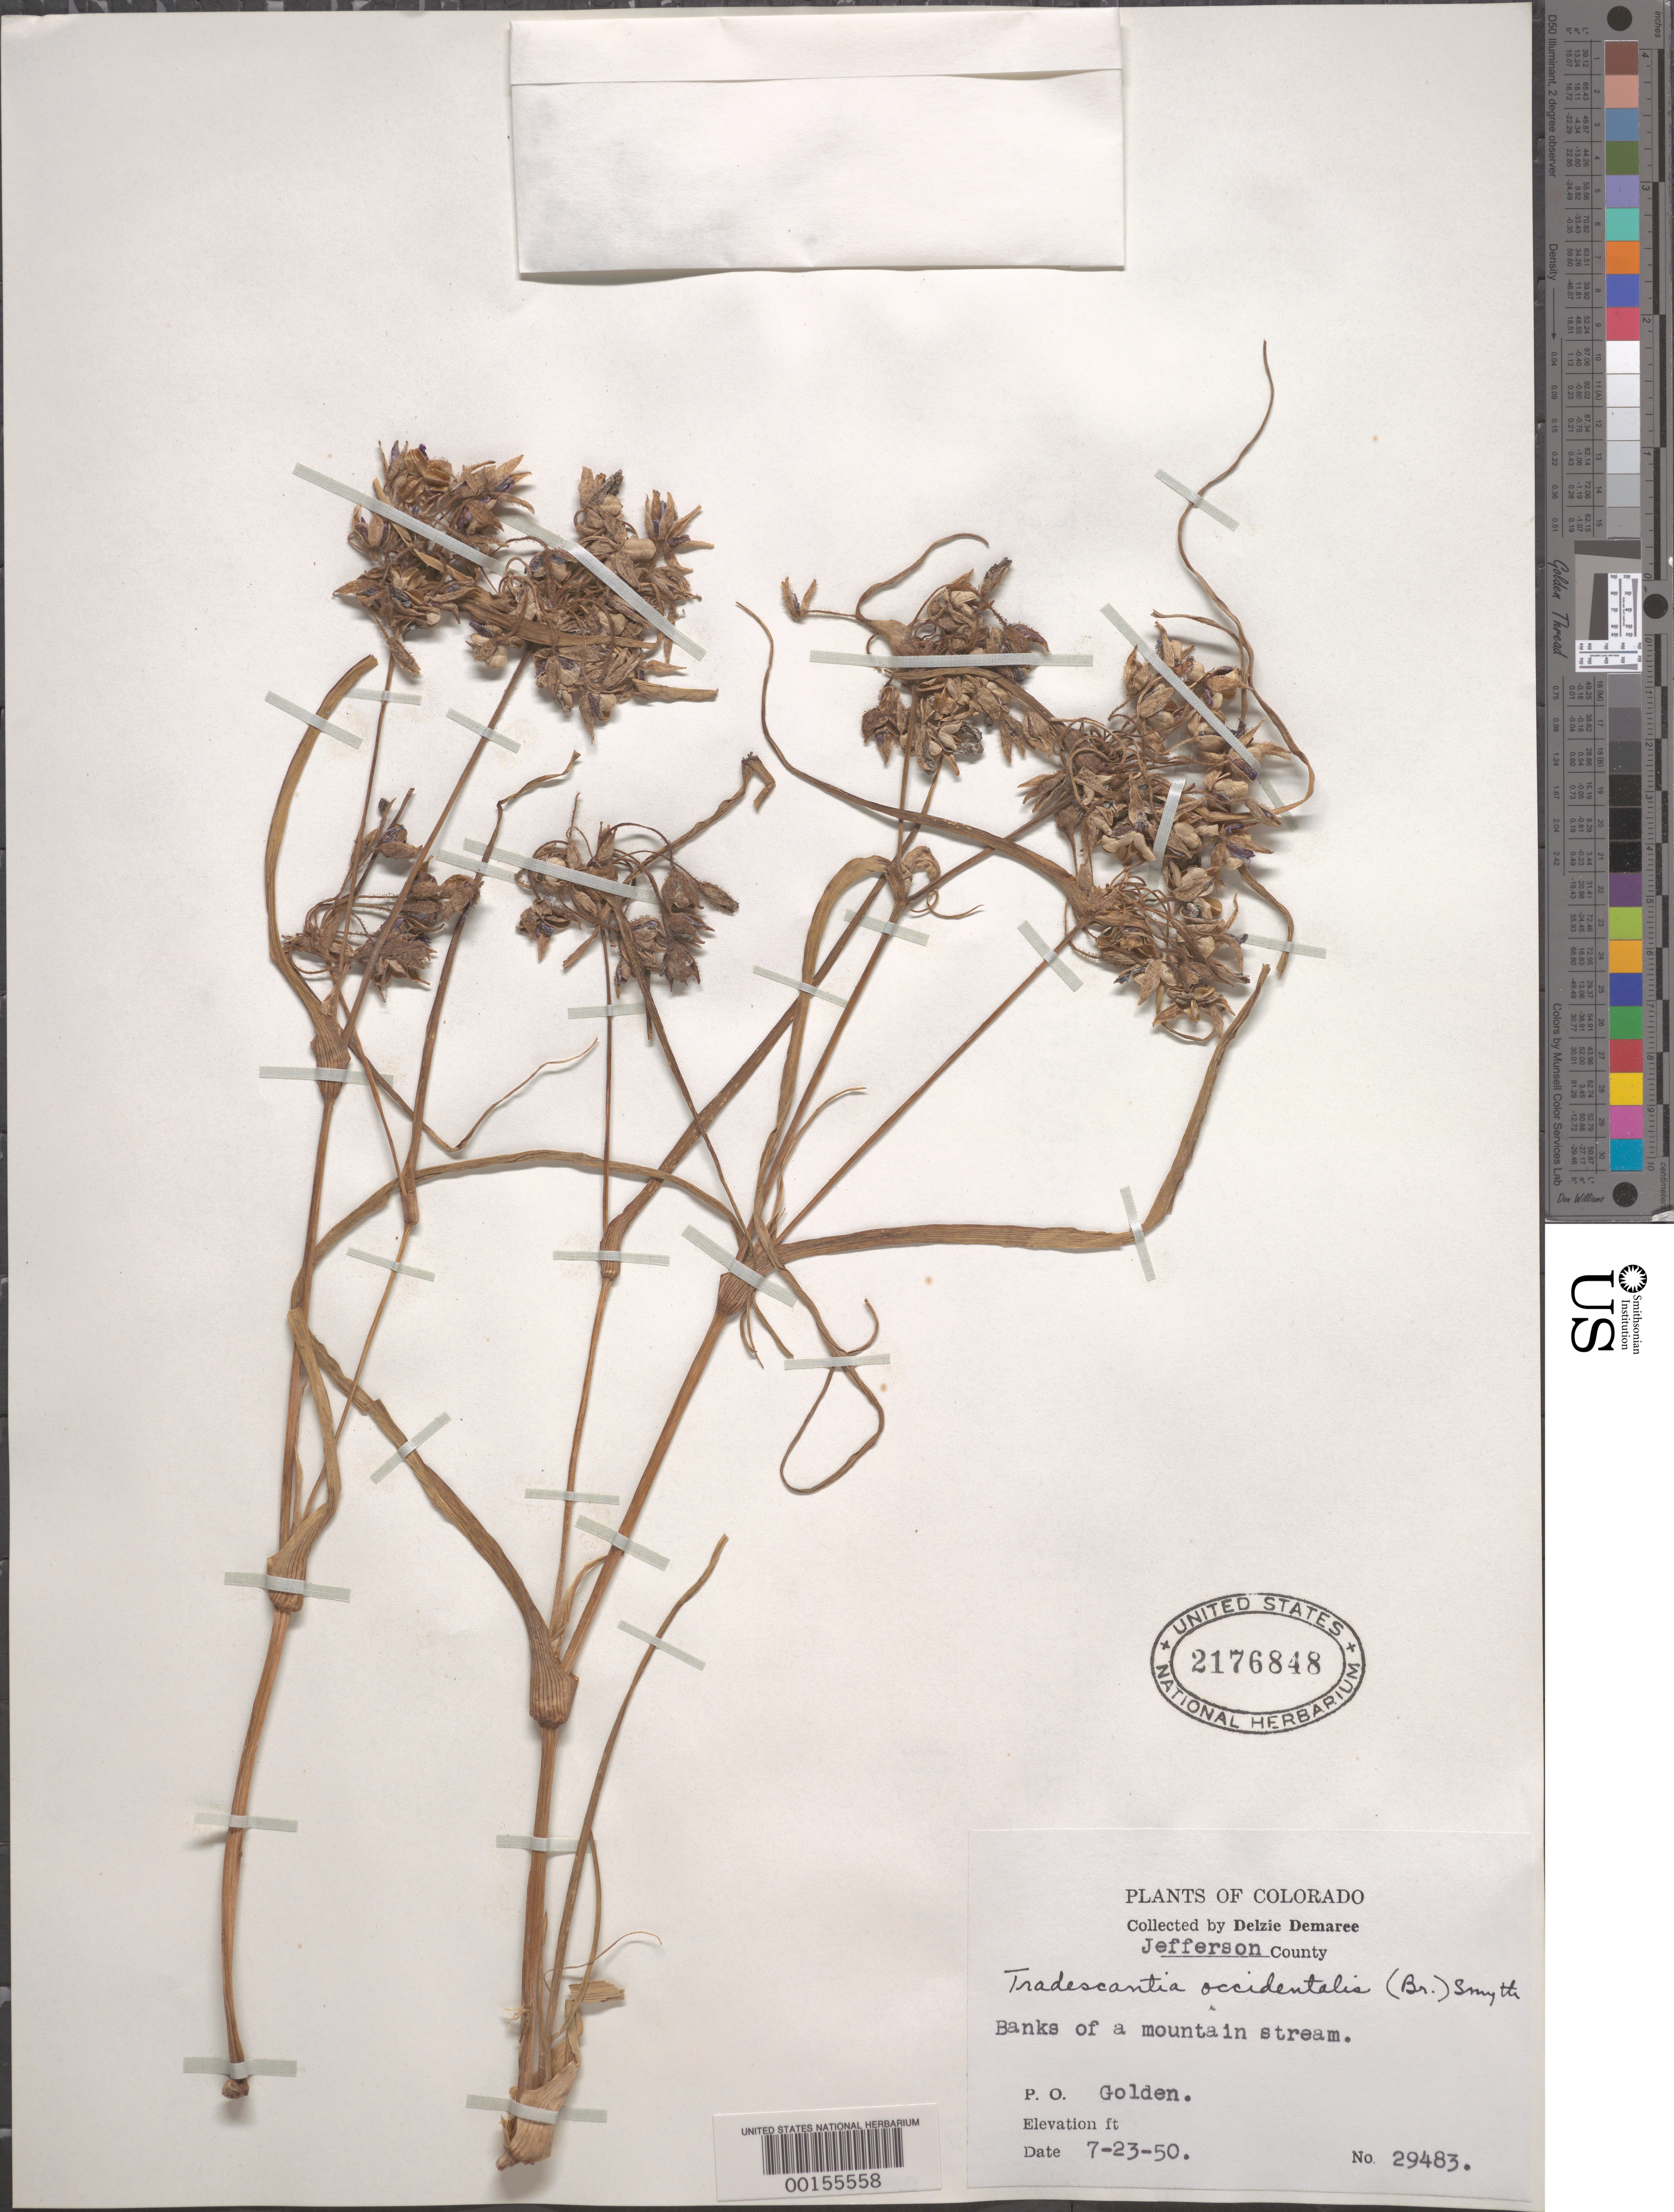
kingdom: Plantae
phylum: Tracheophyta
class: Liliopsida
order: Commelinales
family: Commelinaceae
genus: Tradescantia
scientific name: Tradescantia occidentalis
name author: (Britton) Smyth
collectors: D. Demaree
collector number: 29483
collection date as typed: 23 Jul 1950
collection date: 1950-07-23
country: United States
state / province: Colorado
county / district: Jefferson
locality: Golden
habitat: Mountain stream bank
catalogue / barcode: US 2176848